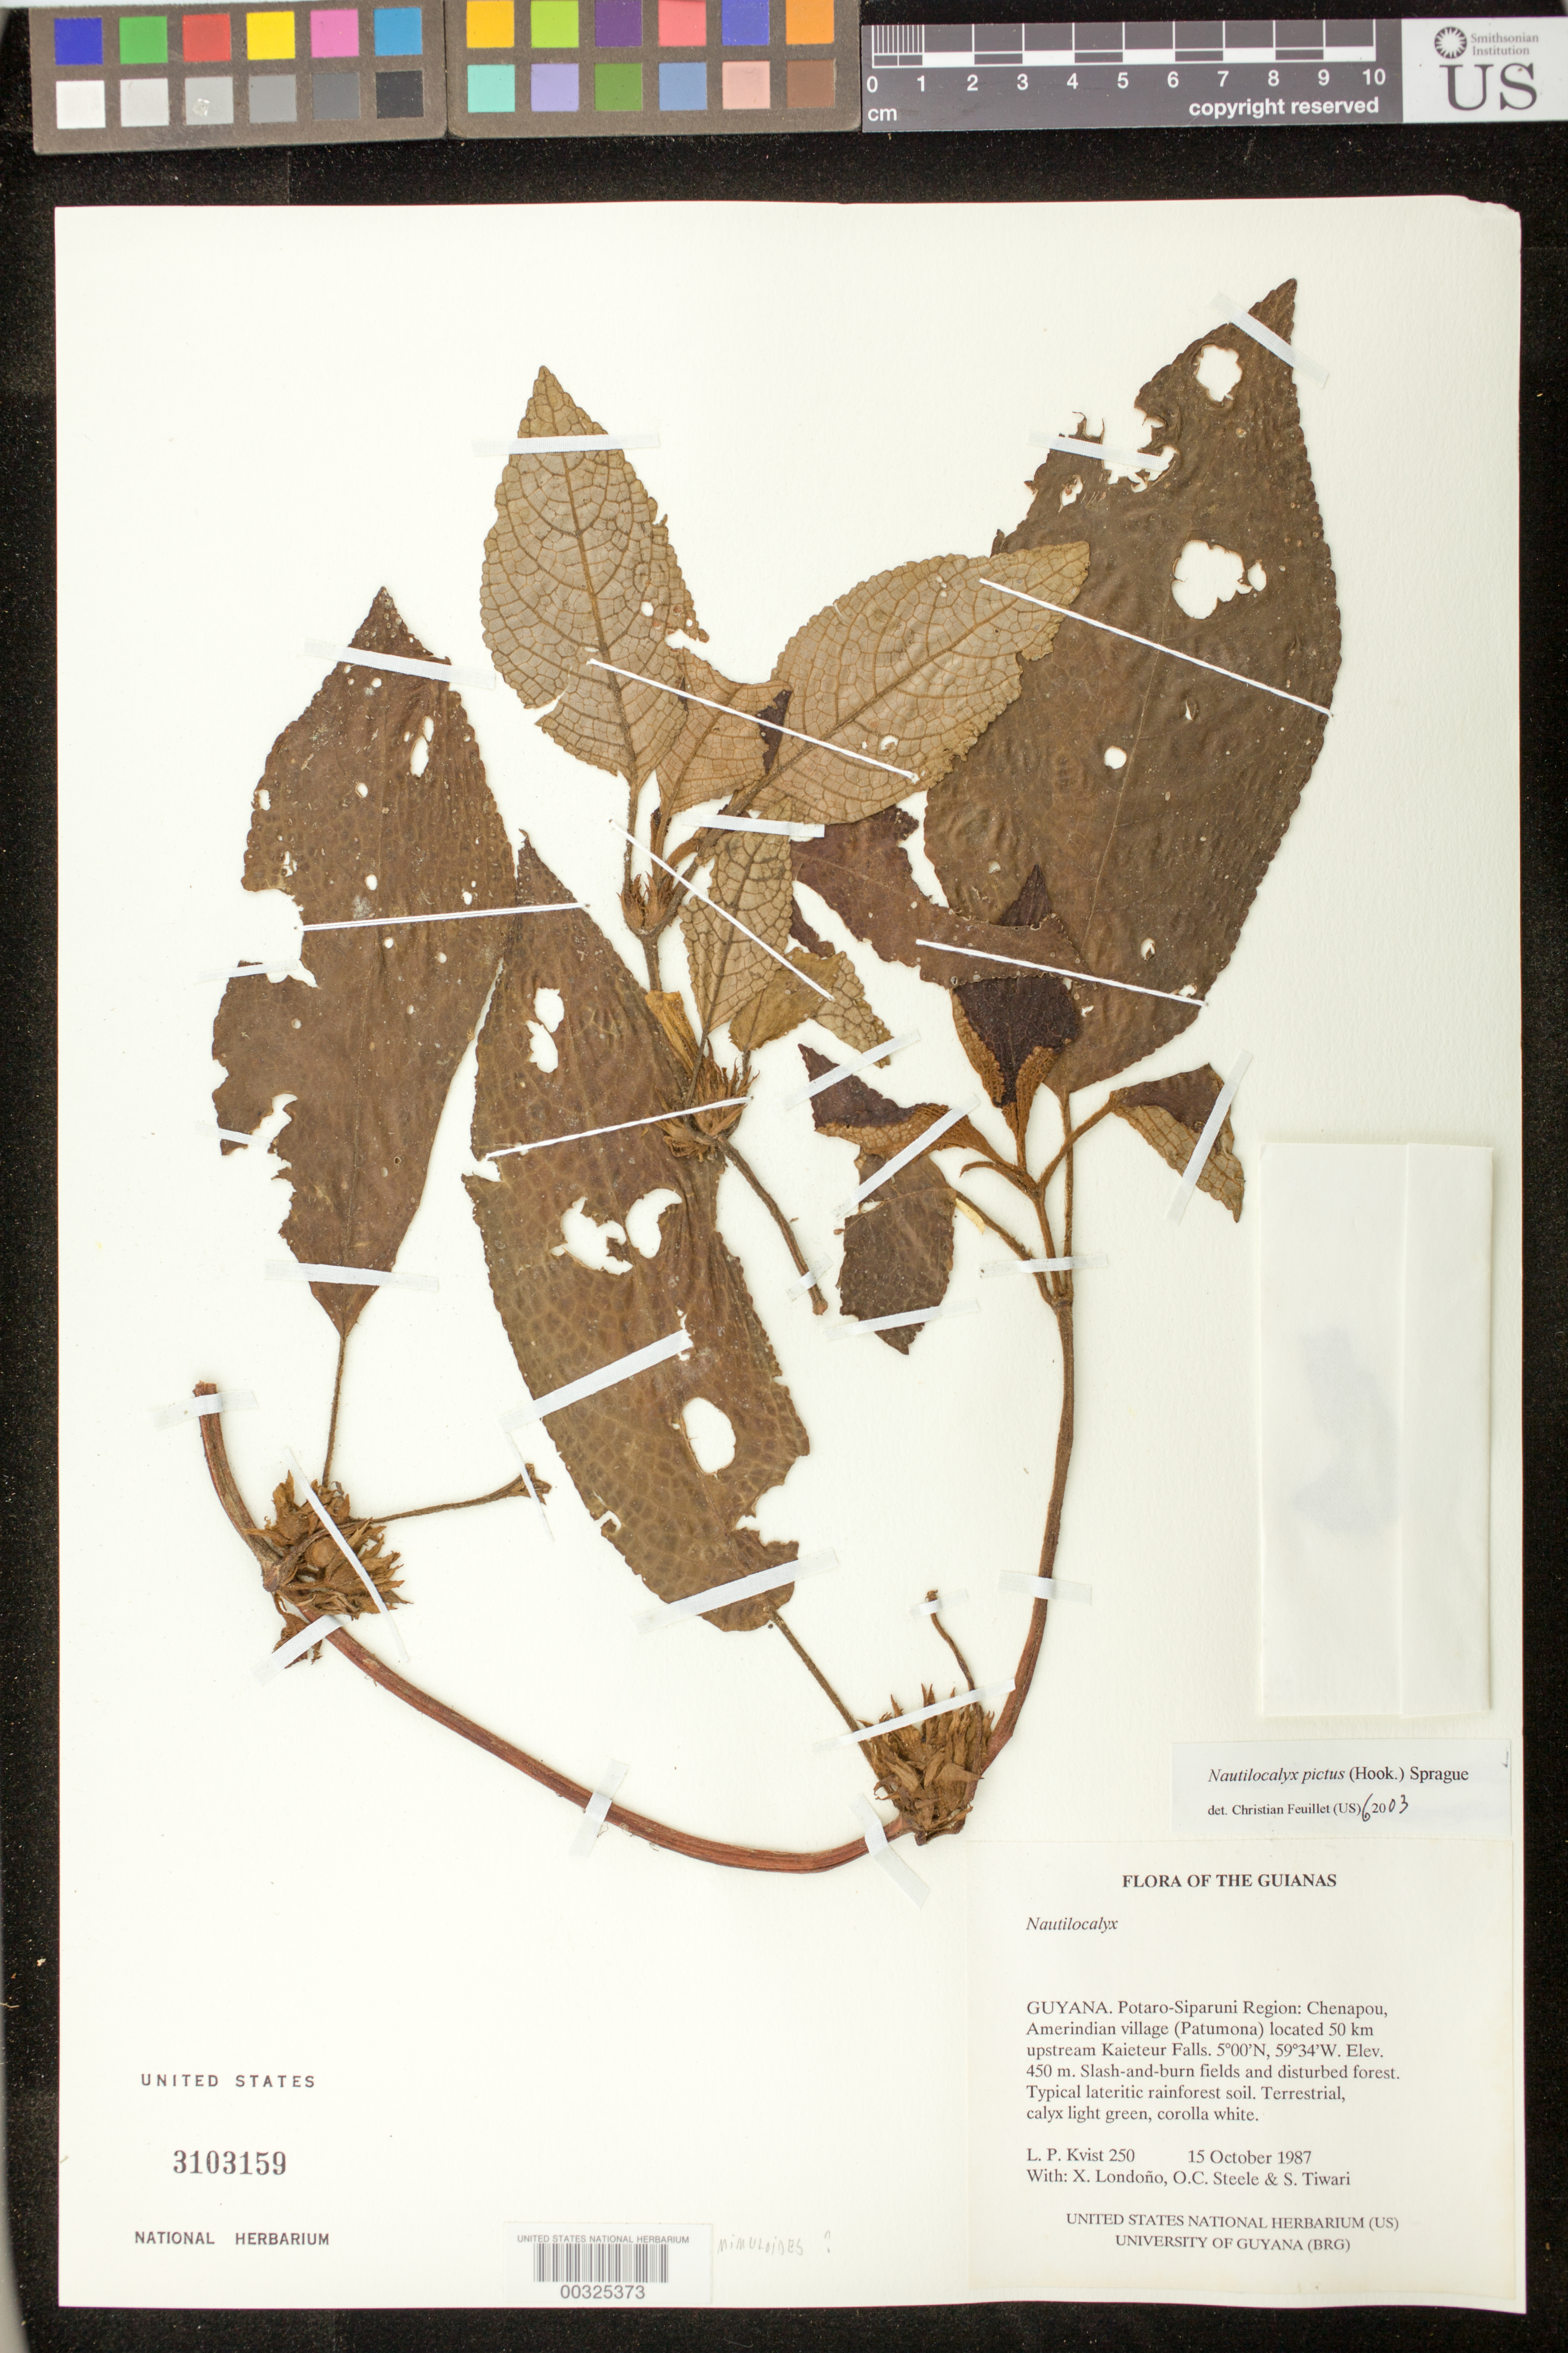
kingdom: Plantae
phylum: Tracheophyta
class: Magnoliopsida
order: Lamiales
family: Gesneriaceae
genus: Nautilocalyx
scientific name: Nautilocalyx pictus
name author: (Hook.) Sprague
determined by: Feuillet, C.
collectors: L. P. Kvist, X. Londoño, O. C. Steele & S. Tiwari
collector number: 250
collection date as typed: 15 Oct 1987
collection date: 1987-10-15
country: Guyana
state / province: Potaro-Siparuni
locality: Chenapou, Amerindian village (Patumona) located 50 km upstream Kaieteur Falls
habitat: Slash-and-burn fields and disturbed forest; typical lateritic rainforest soil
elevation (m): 450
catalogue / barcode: US 3103159